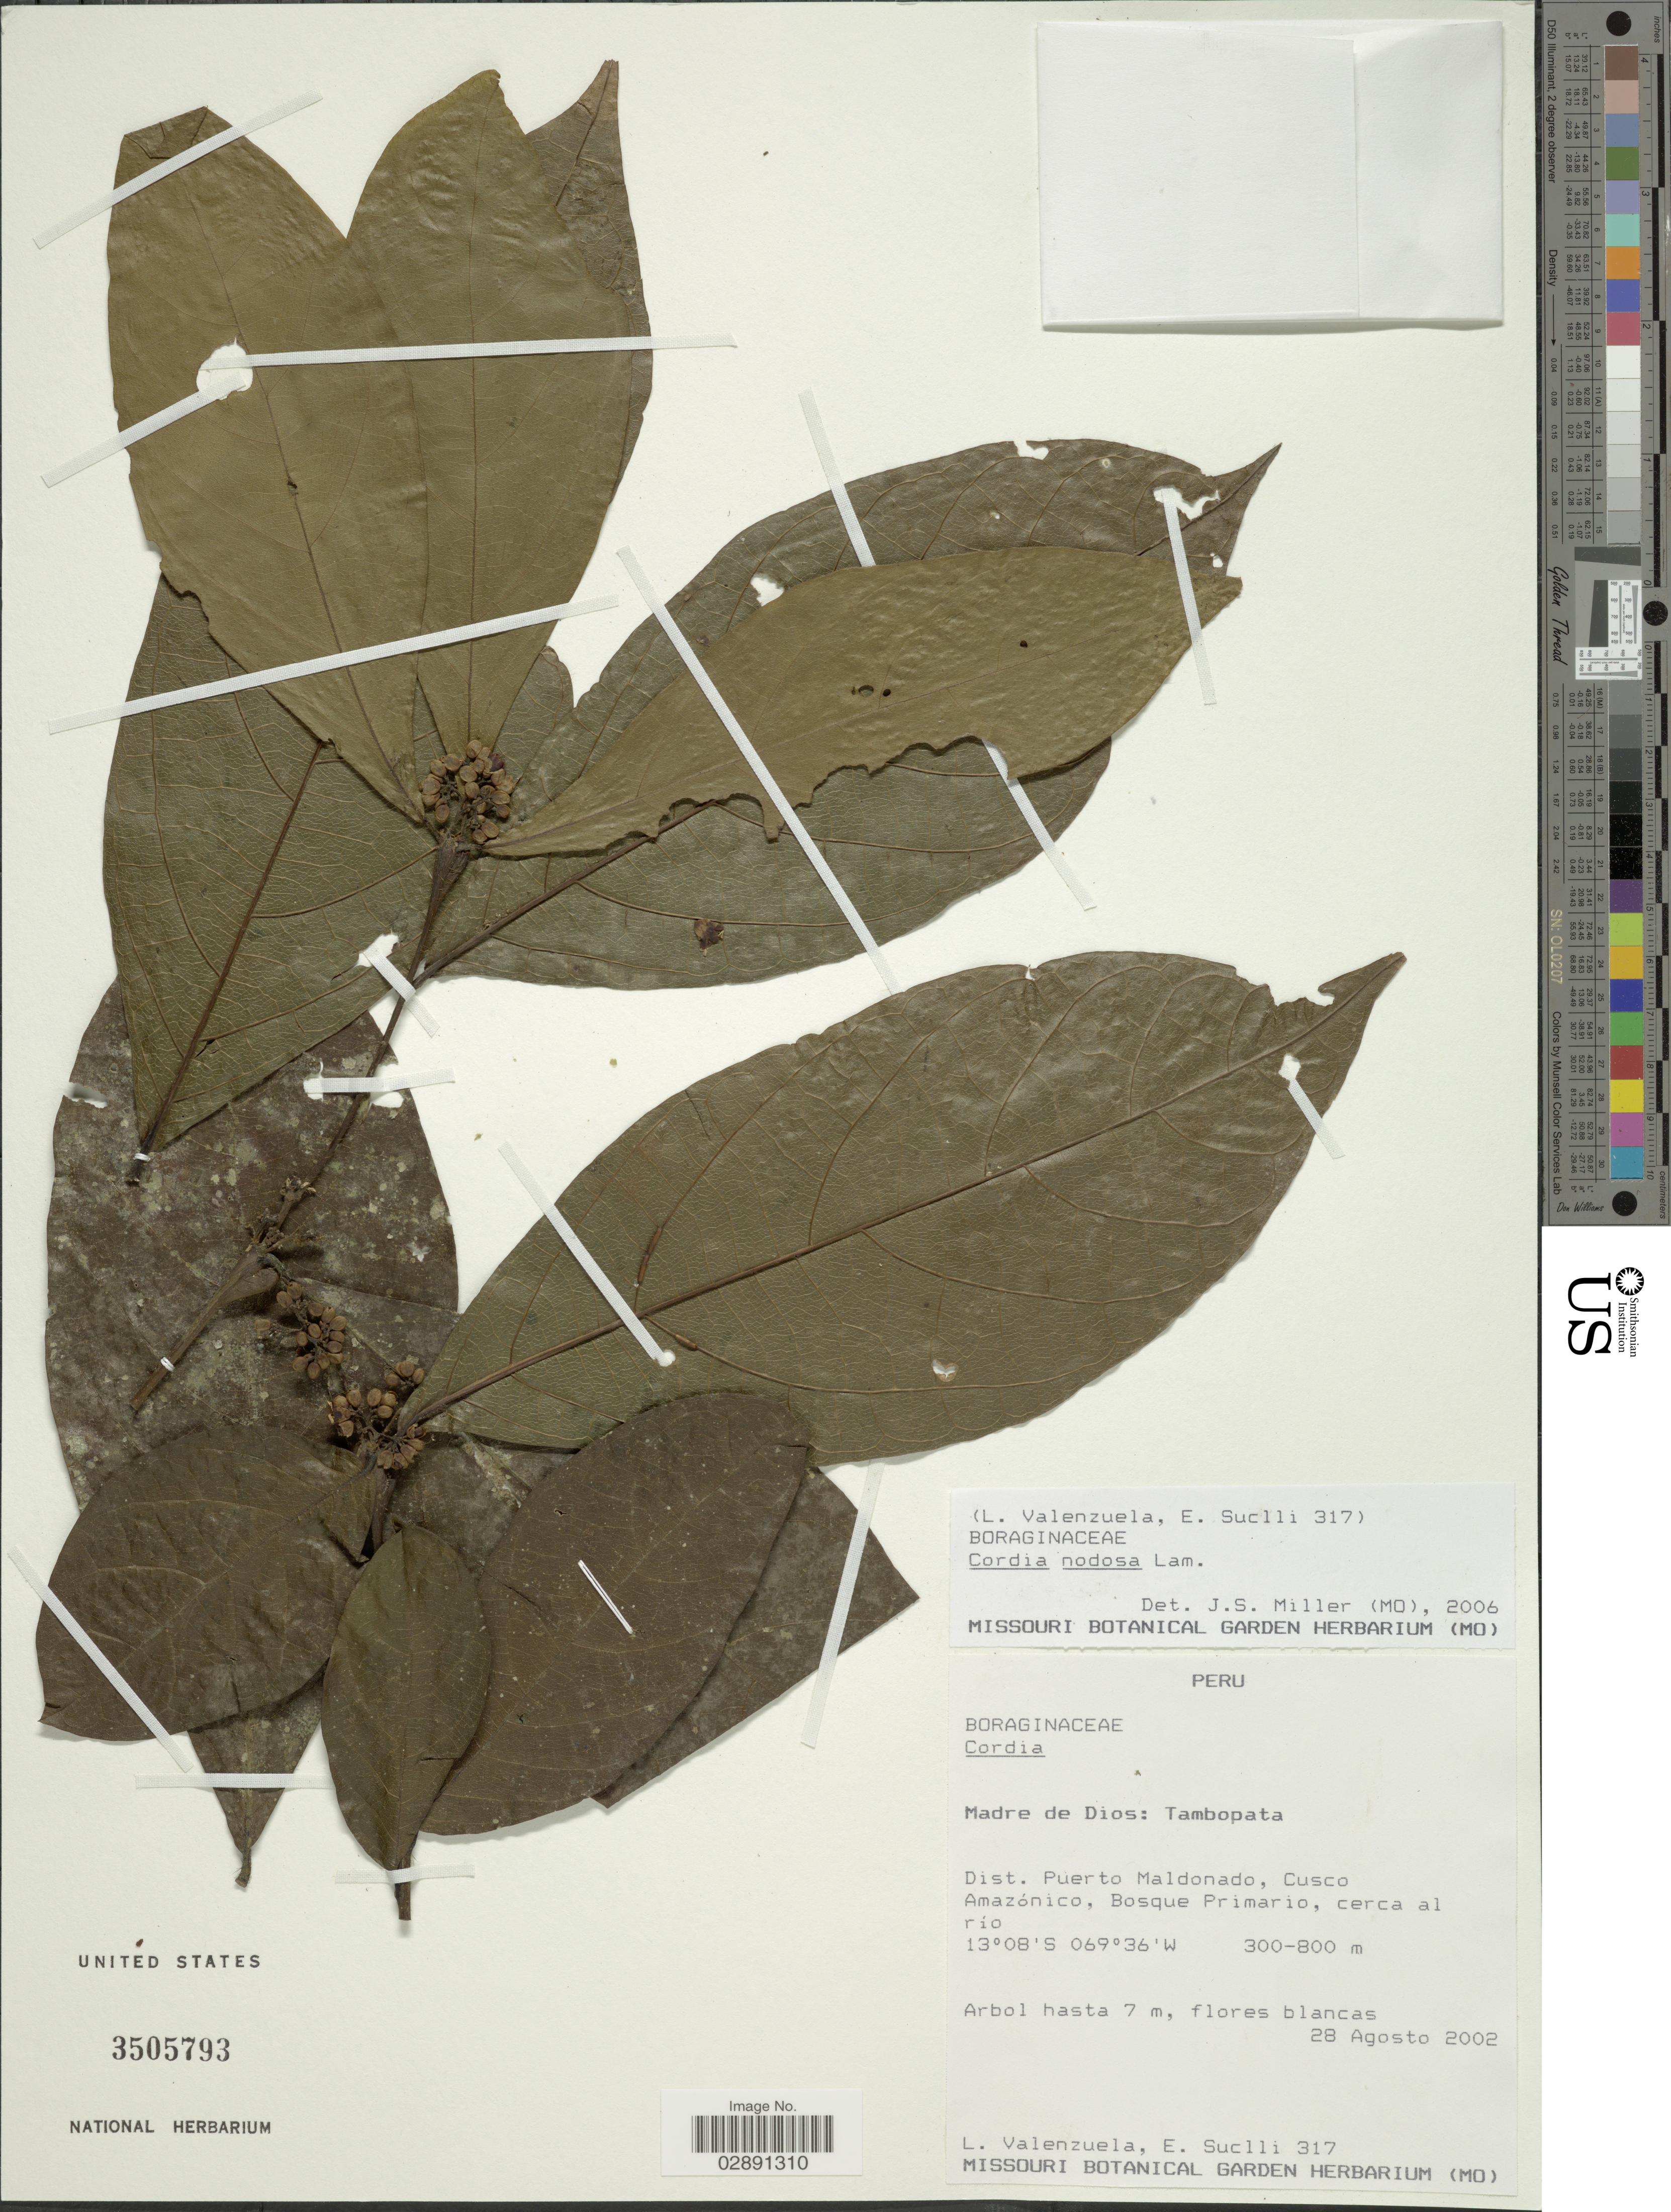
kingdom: Plantae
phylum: Tracheophyta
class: Magnoliopsida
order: Boraginales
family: Cordiaceae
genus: Cordia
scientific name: Cordia nodosa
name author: Lam.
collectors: L. Valenzuela & E. Suclli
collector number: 317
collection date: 2002-08-28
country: Peru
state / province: Madre de Dios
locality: Tambopata. Dist. Puerto Maldonado, Cusco Amazónico, Bosque Primario, cerca al río.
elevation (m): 300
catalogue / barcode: US 3505793